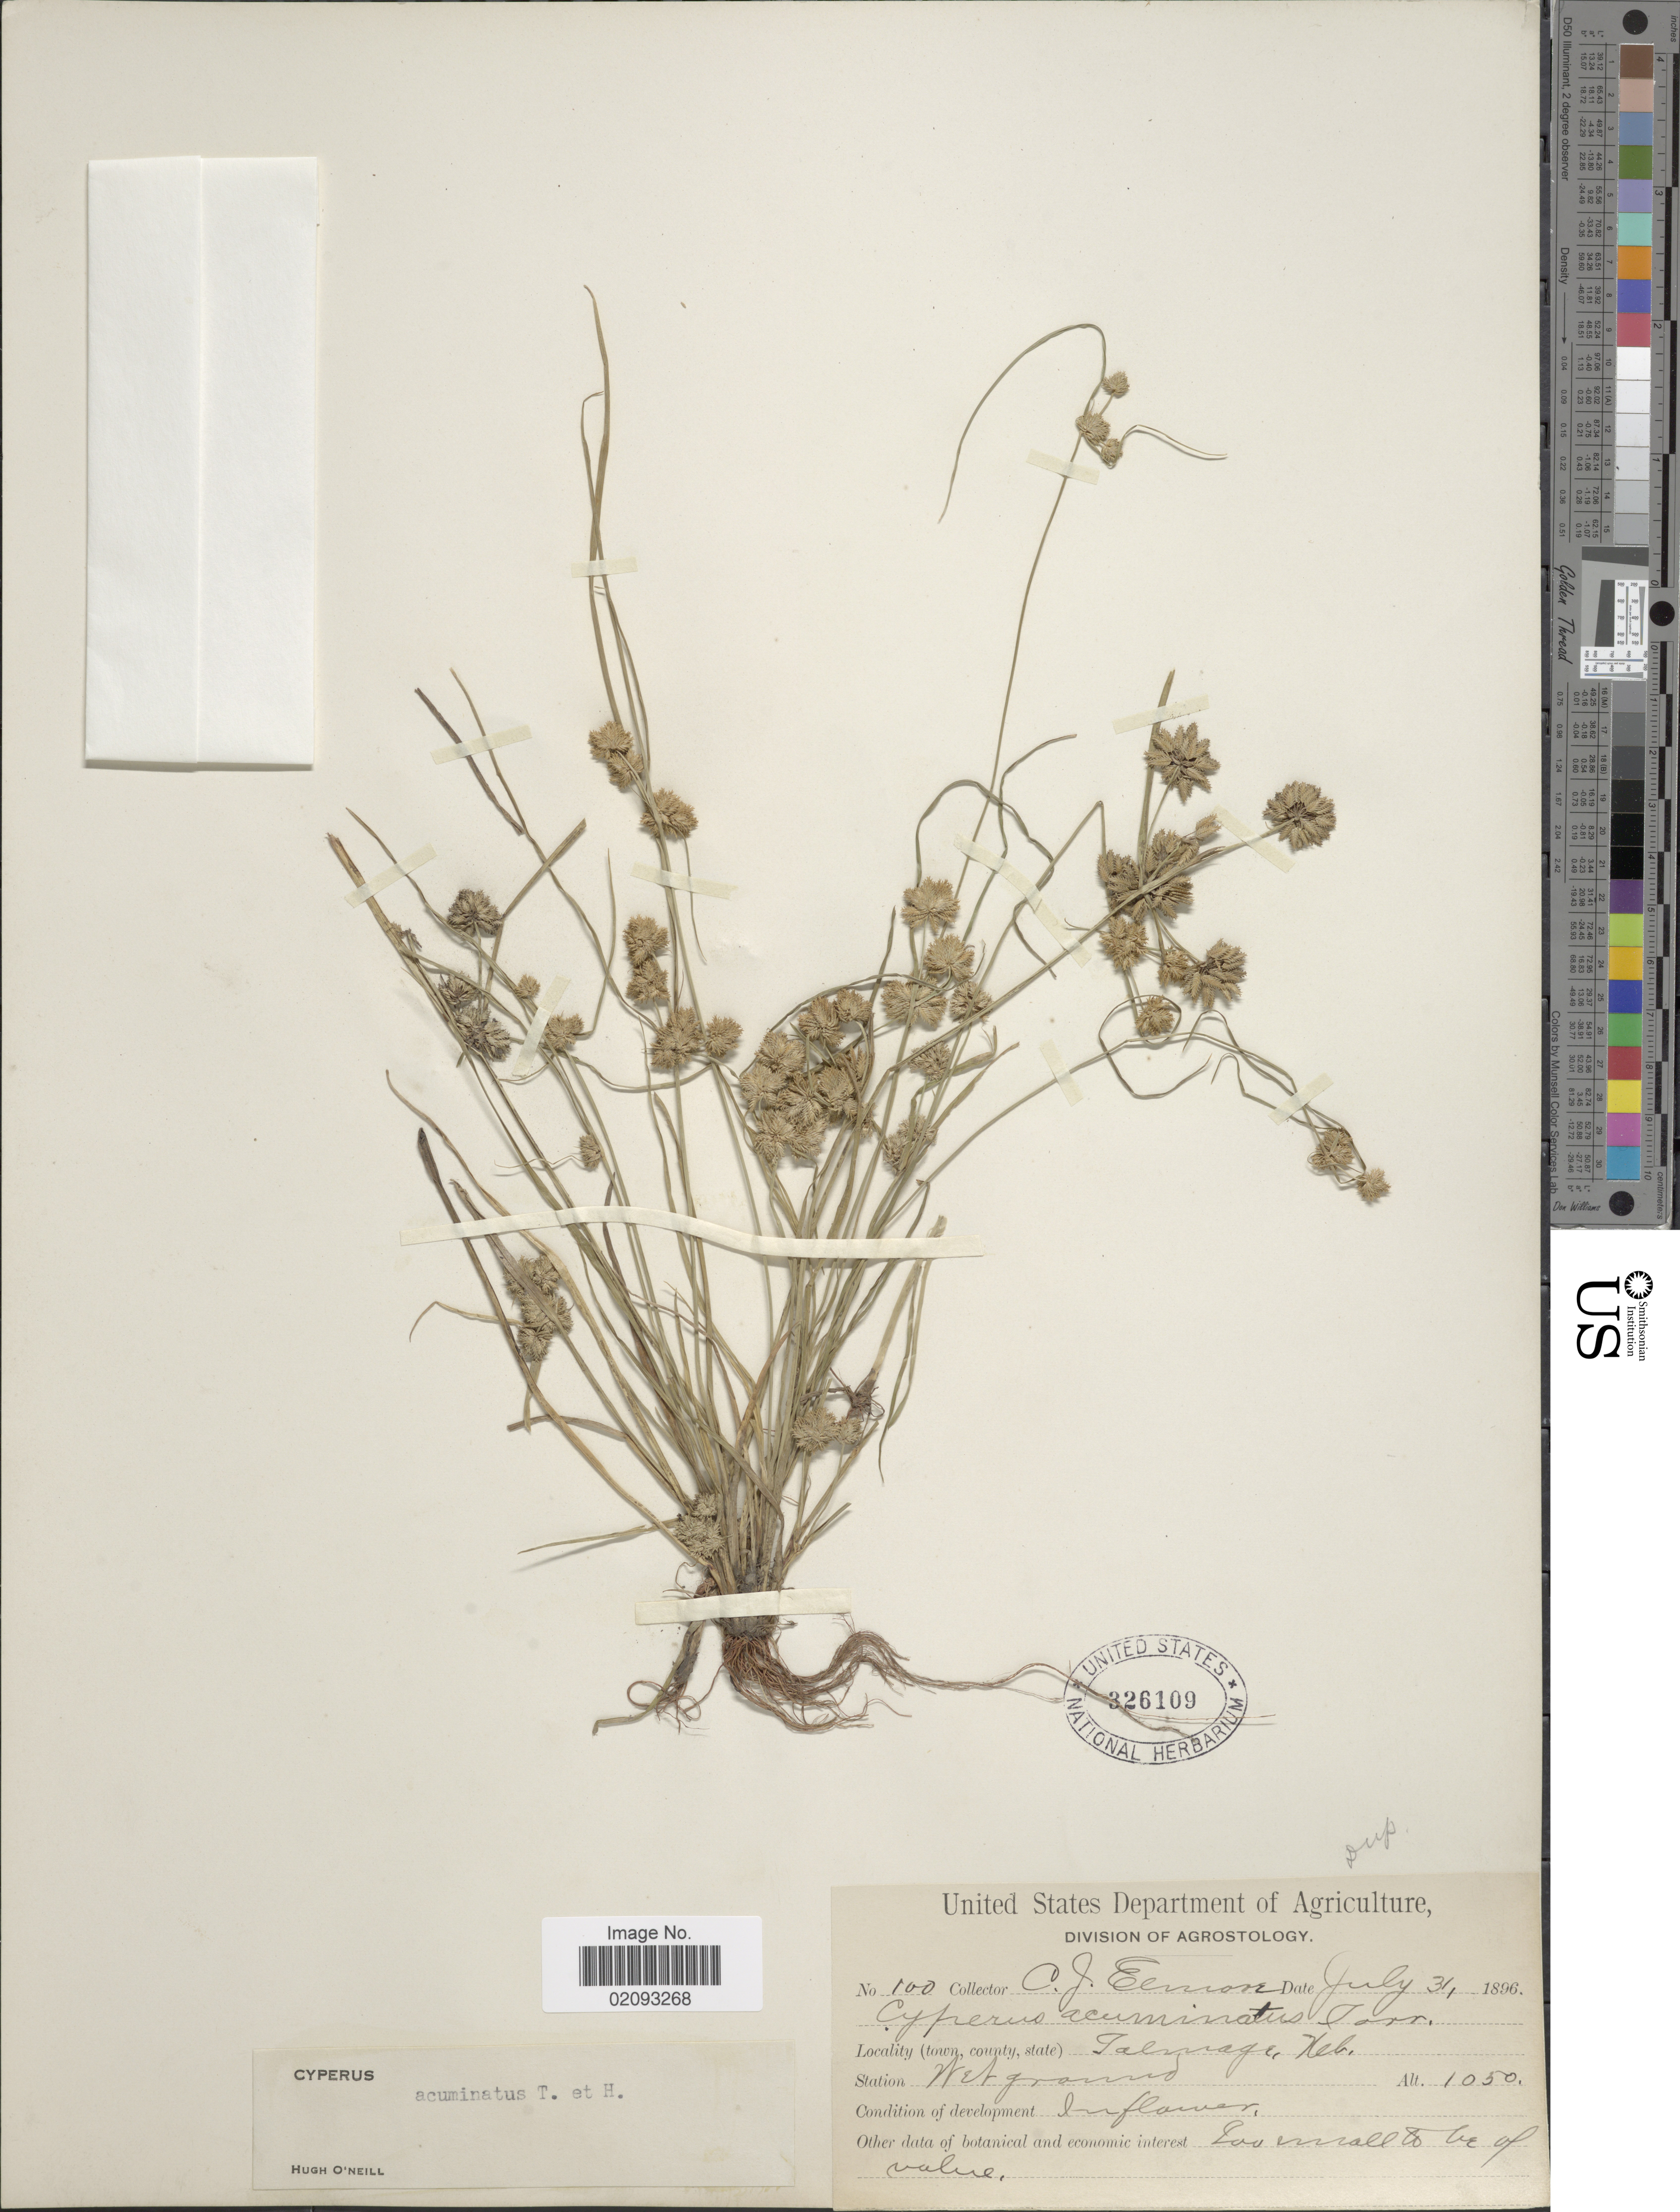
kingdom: Plantae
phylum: Tracheophyta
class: Liliopsida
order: Poales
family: Cyperaceae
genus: Cyperus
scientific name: Cyperus acuminatus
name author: Torr. & Hook.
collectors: C. Elmore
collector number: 100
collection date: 1896-07-31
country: United States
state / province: Nebraska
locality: Talmage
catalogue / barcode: US 326109